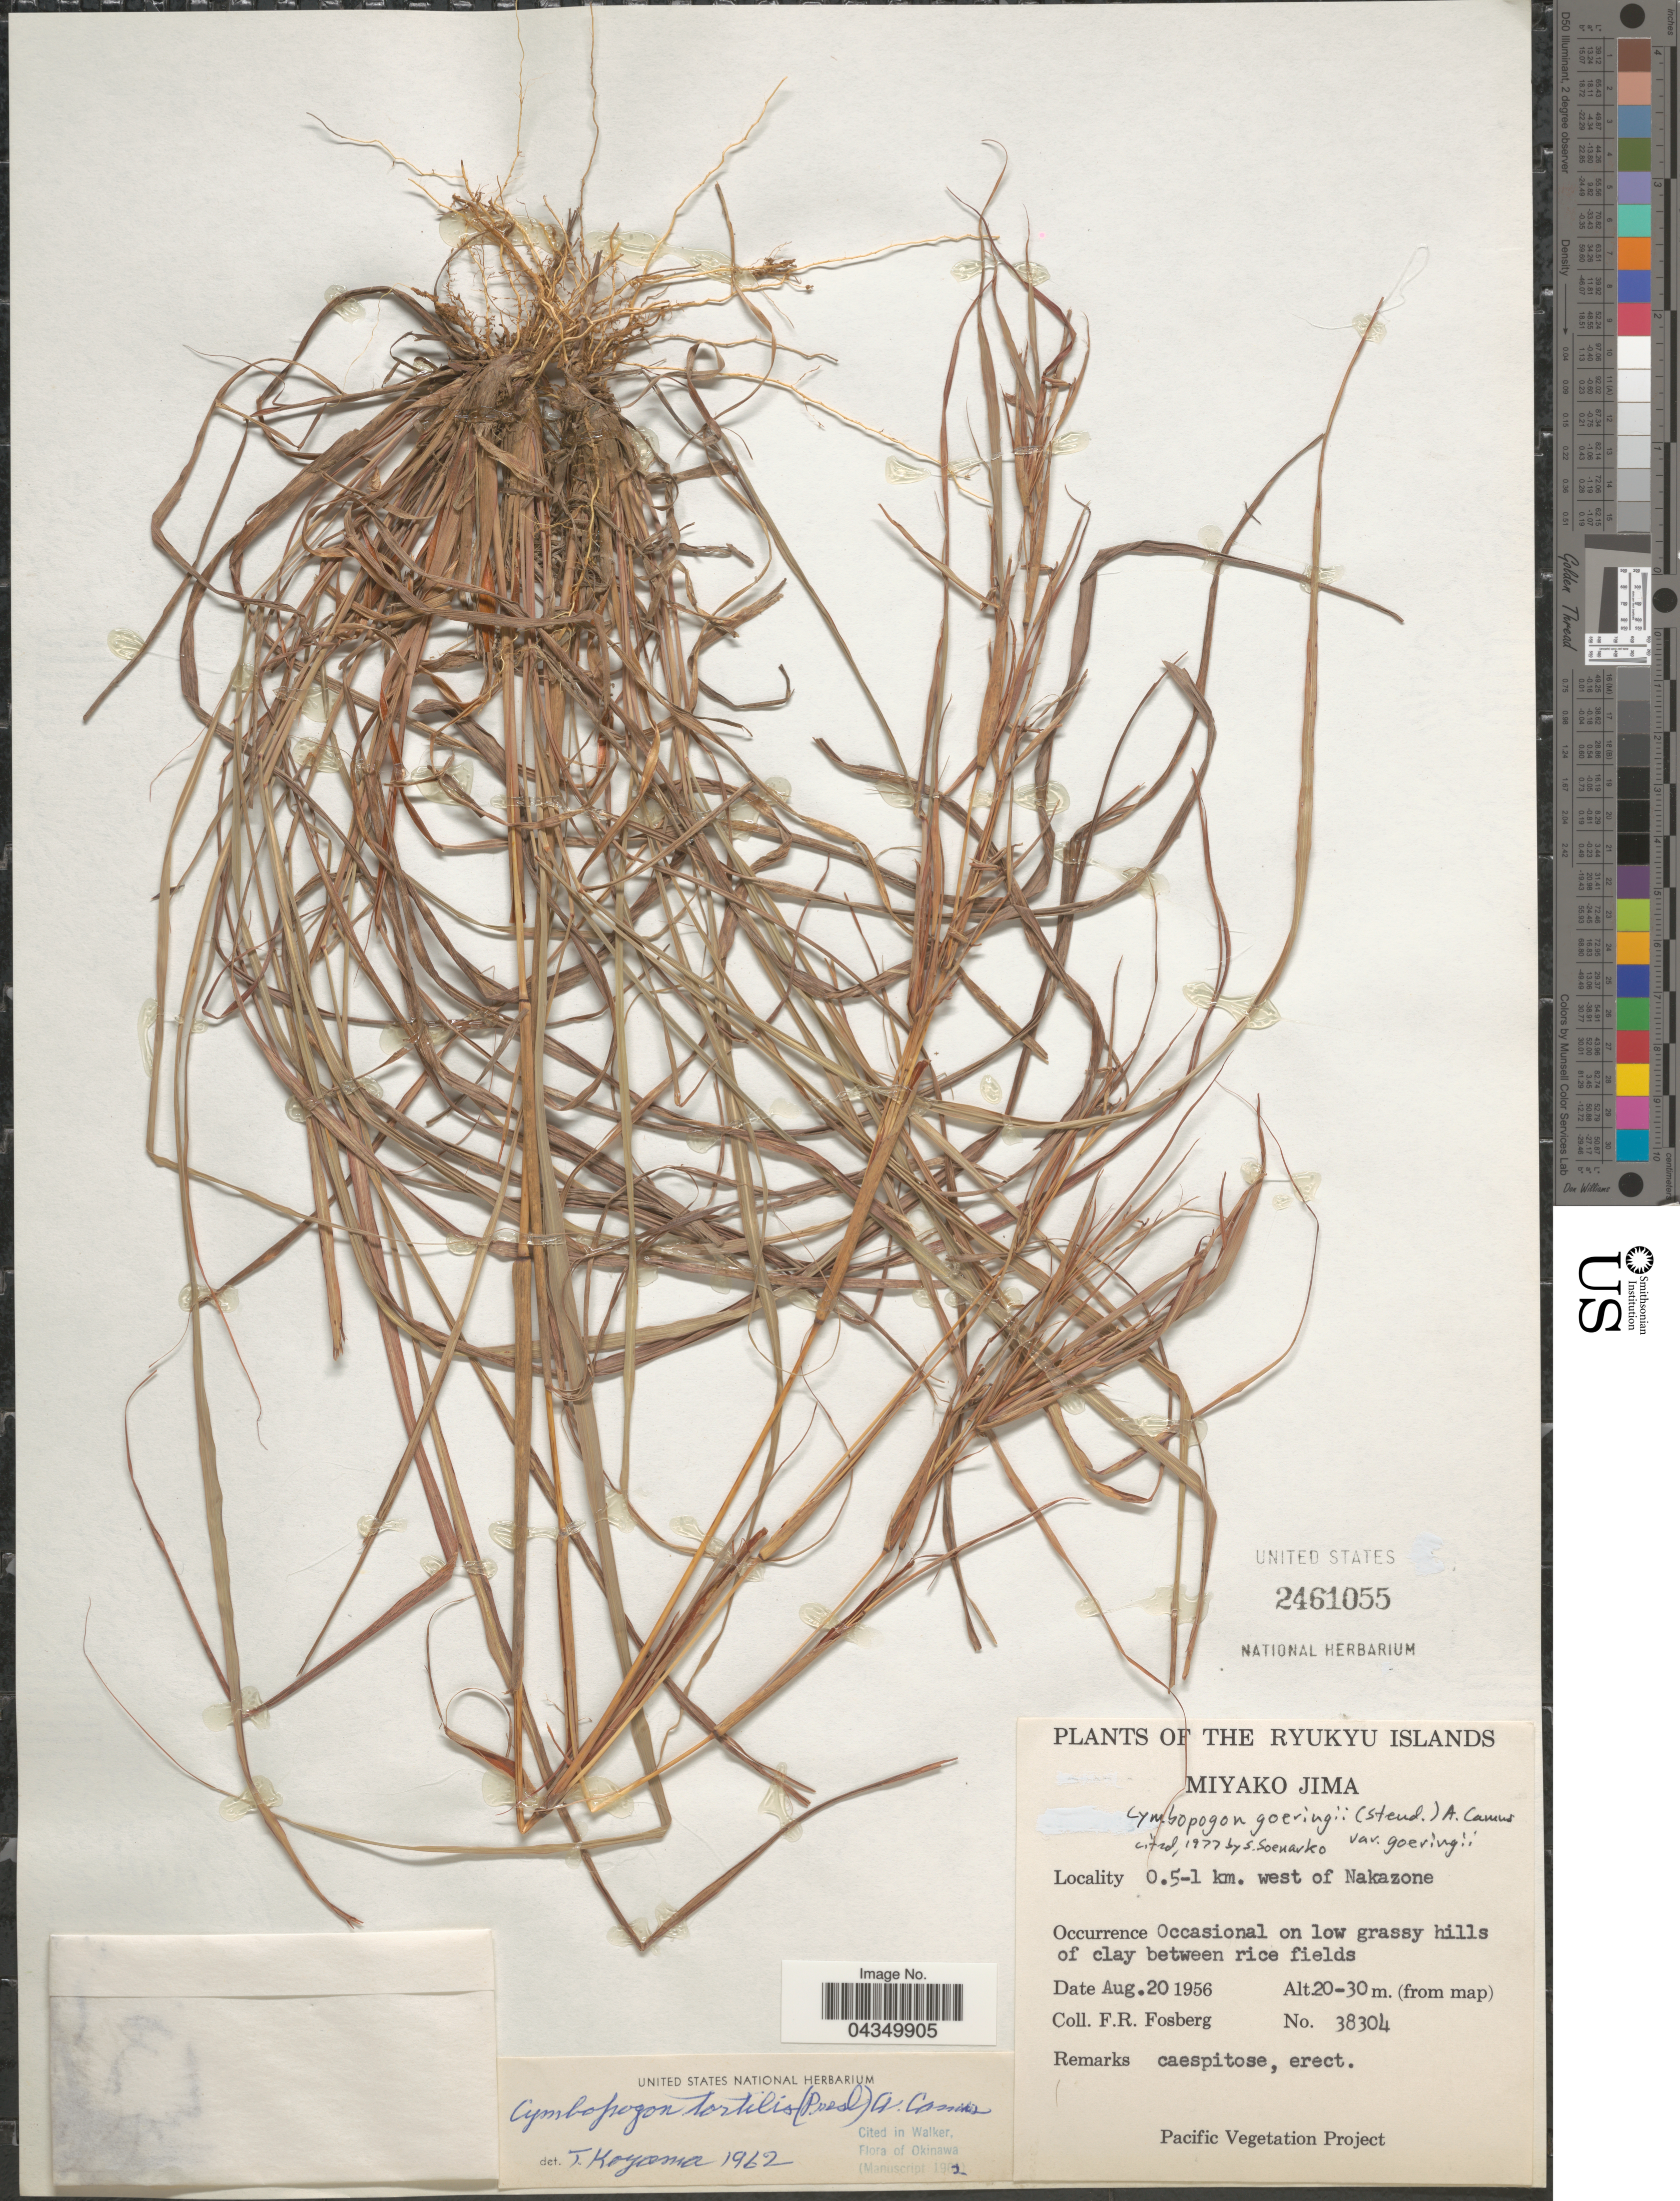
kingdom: Plantae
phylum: Tracheophyta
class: Liliopsida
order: Poales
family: Poaceae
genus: Cymbopogon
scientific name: Cymbopogon goeringii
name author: A. Camus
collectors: F. R. Fosberg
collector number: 38304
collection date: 1956-08-20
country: Japan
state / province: Okinawa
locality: The Ryukyu Islands. Miyako Jima. 0.5-1 km. west of Nakazone.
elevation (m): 20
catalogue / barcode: US 2461055